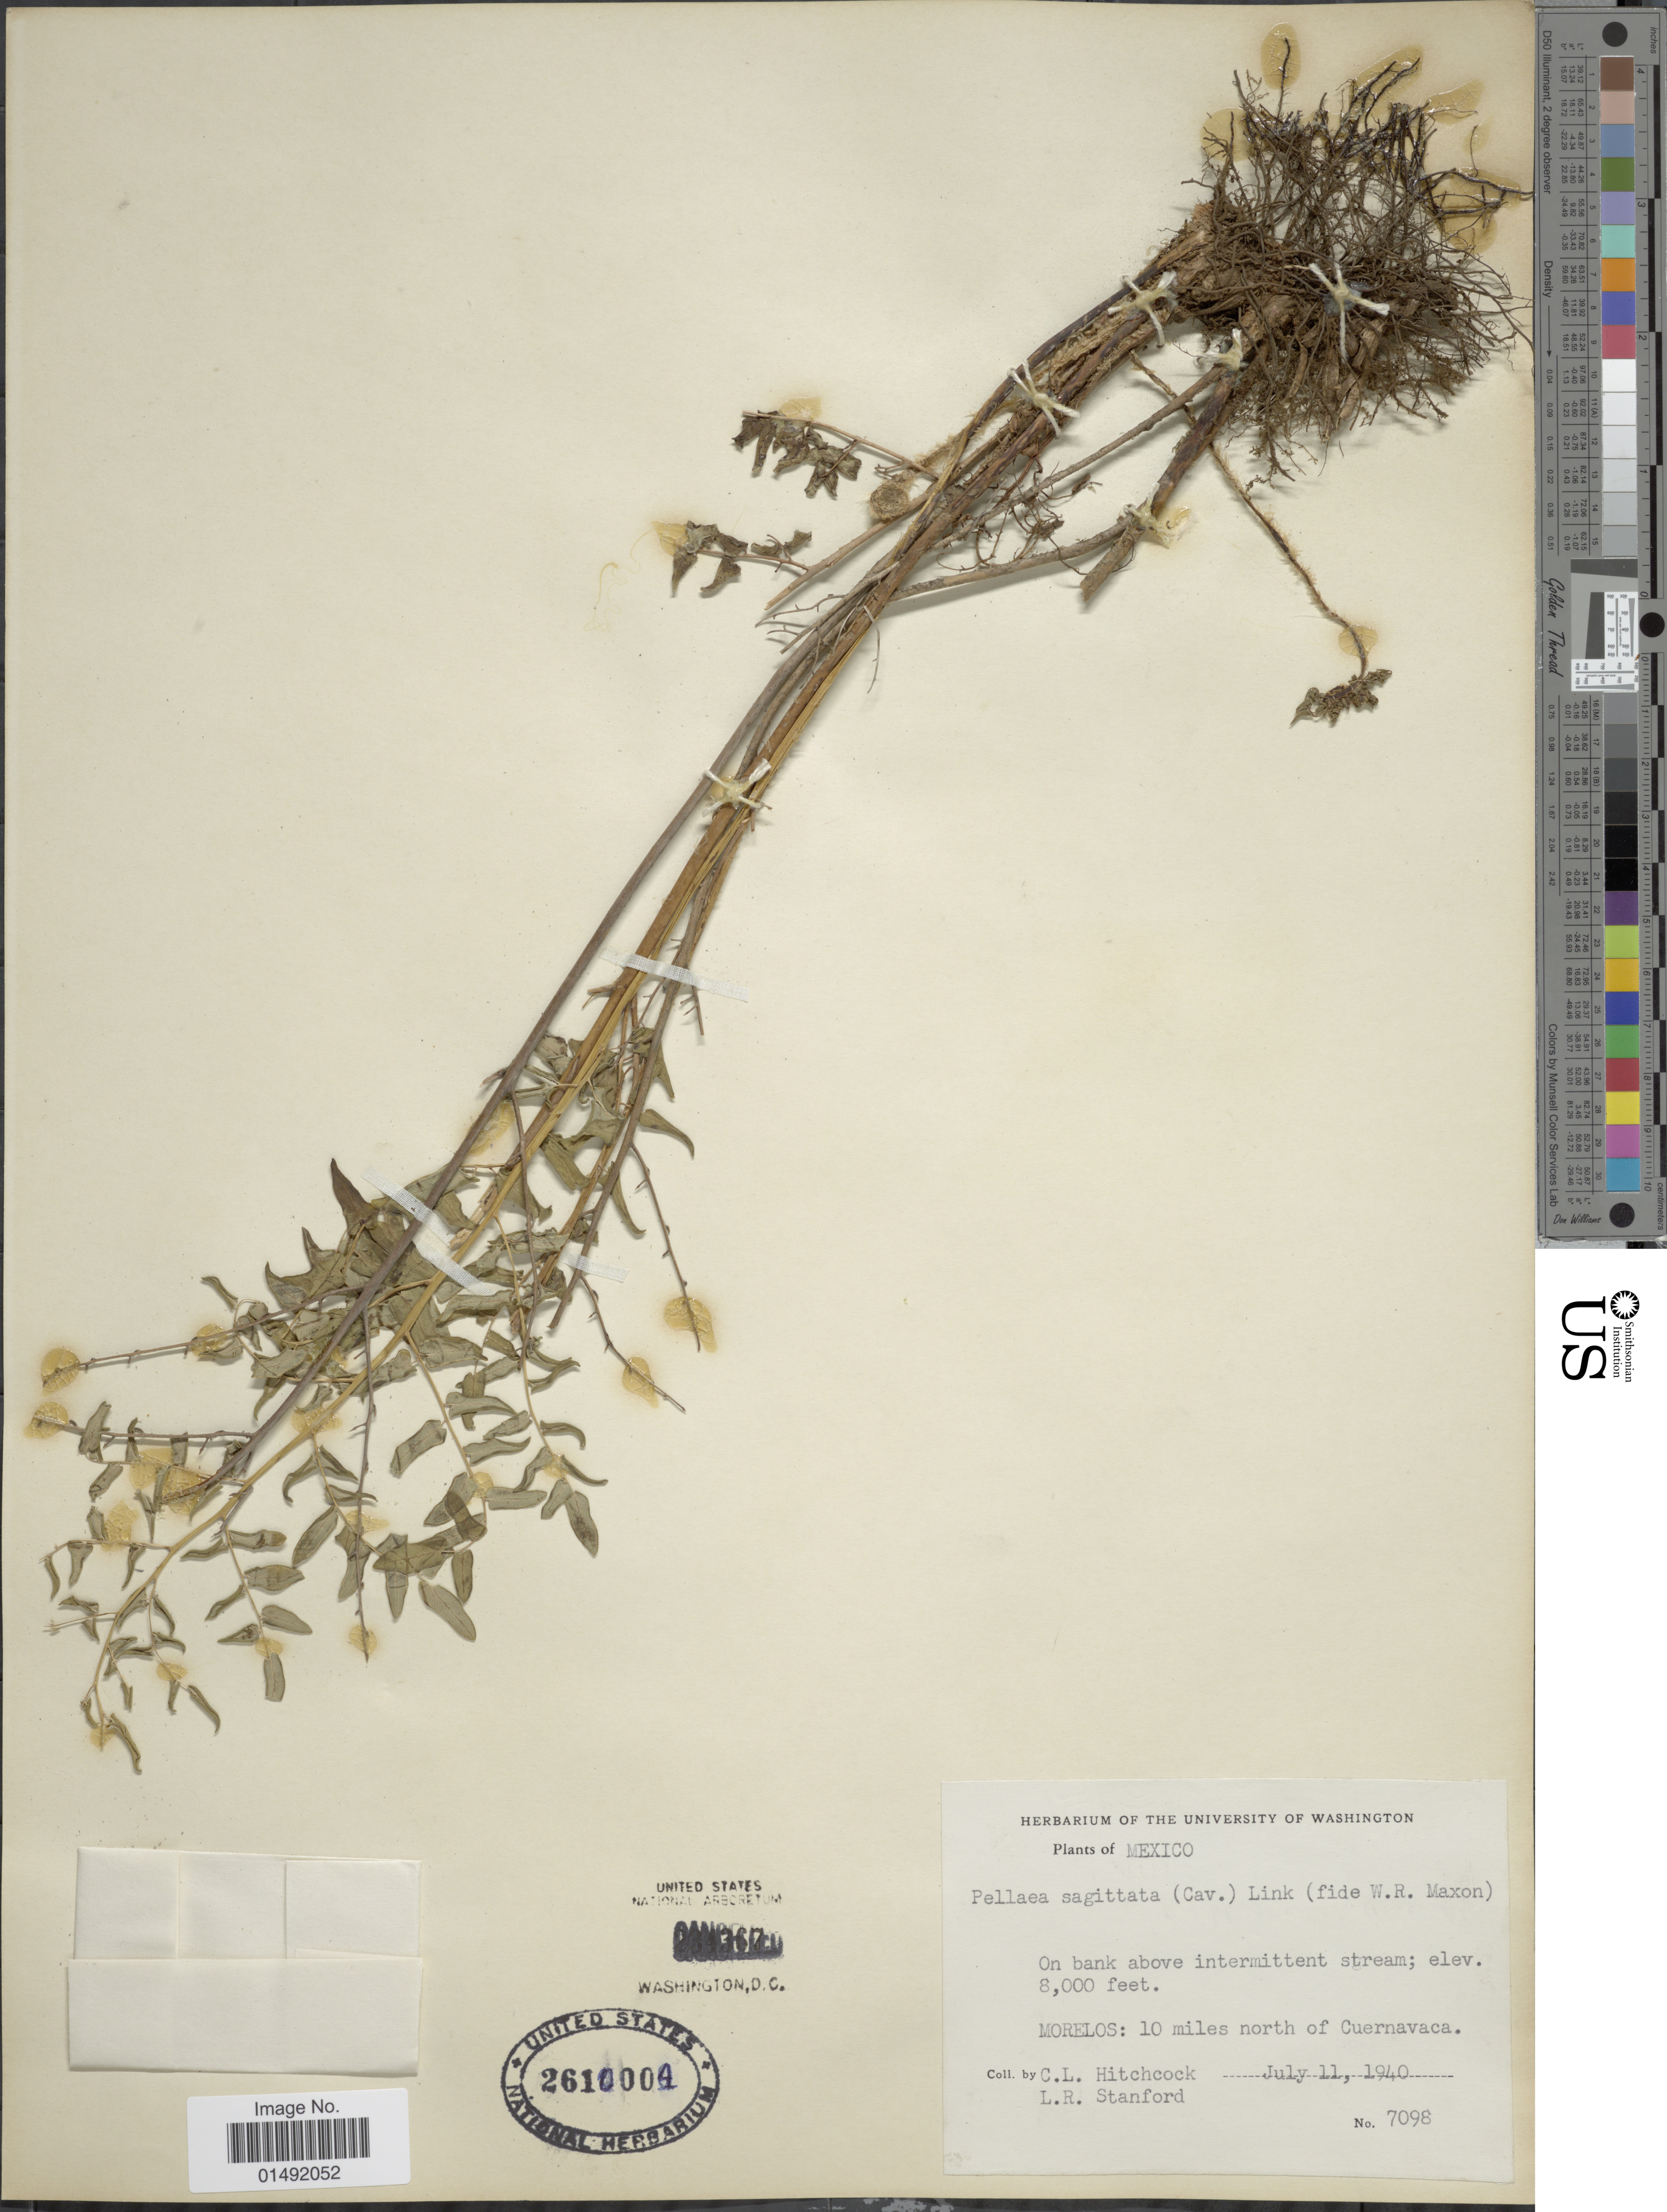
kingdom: Plantae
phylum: Tracheophyta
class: Polypodiopsida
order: Polypodiales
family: Pteridaceae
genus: Pellaea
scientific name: Pellaea sagittata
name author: (Cav.) Link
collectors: C. L. Hitchcock & L. Standford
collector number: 7098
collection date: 1940-07-11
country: Mexico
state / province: Morelos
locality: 10 miles north of Cuernavaca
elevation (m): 2438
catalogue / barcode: US 2610004